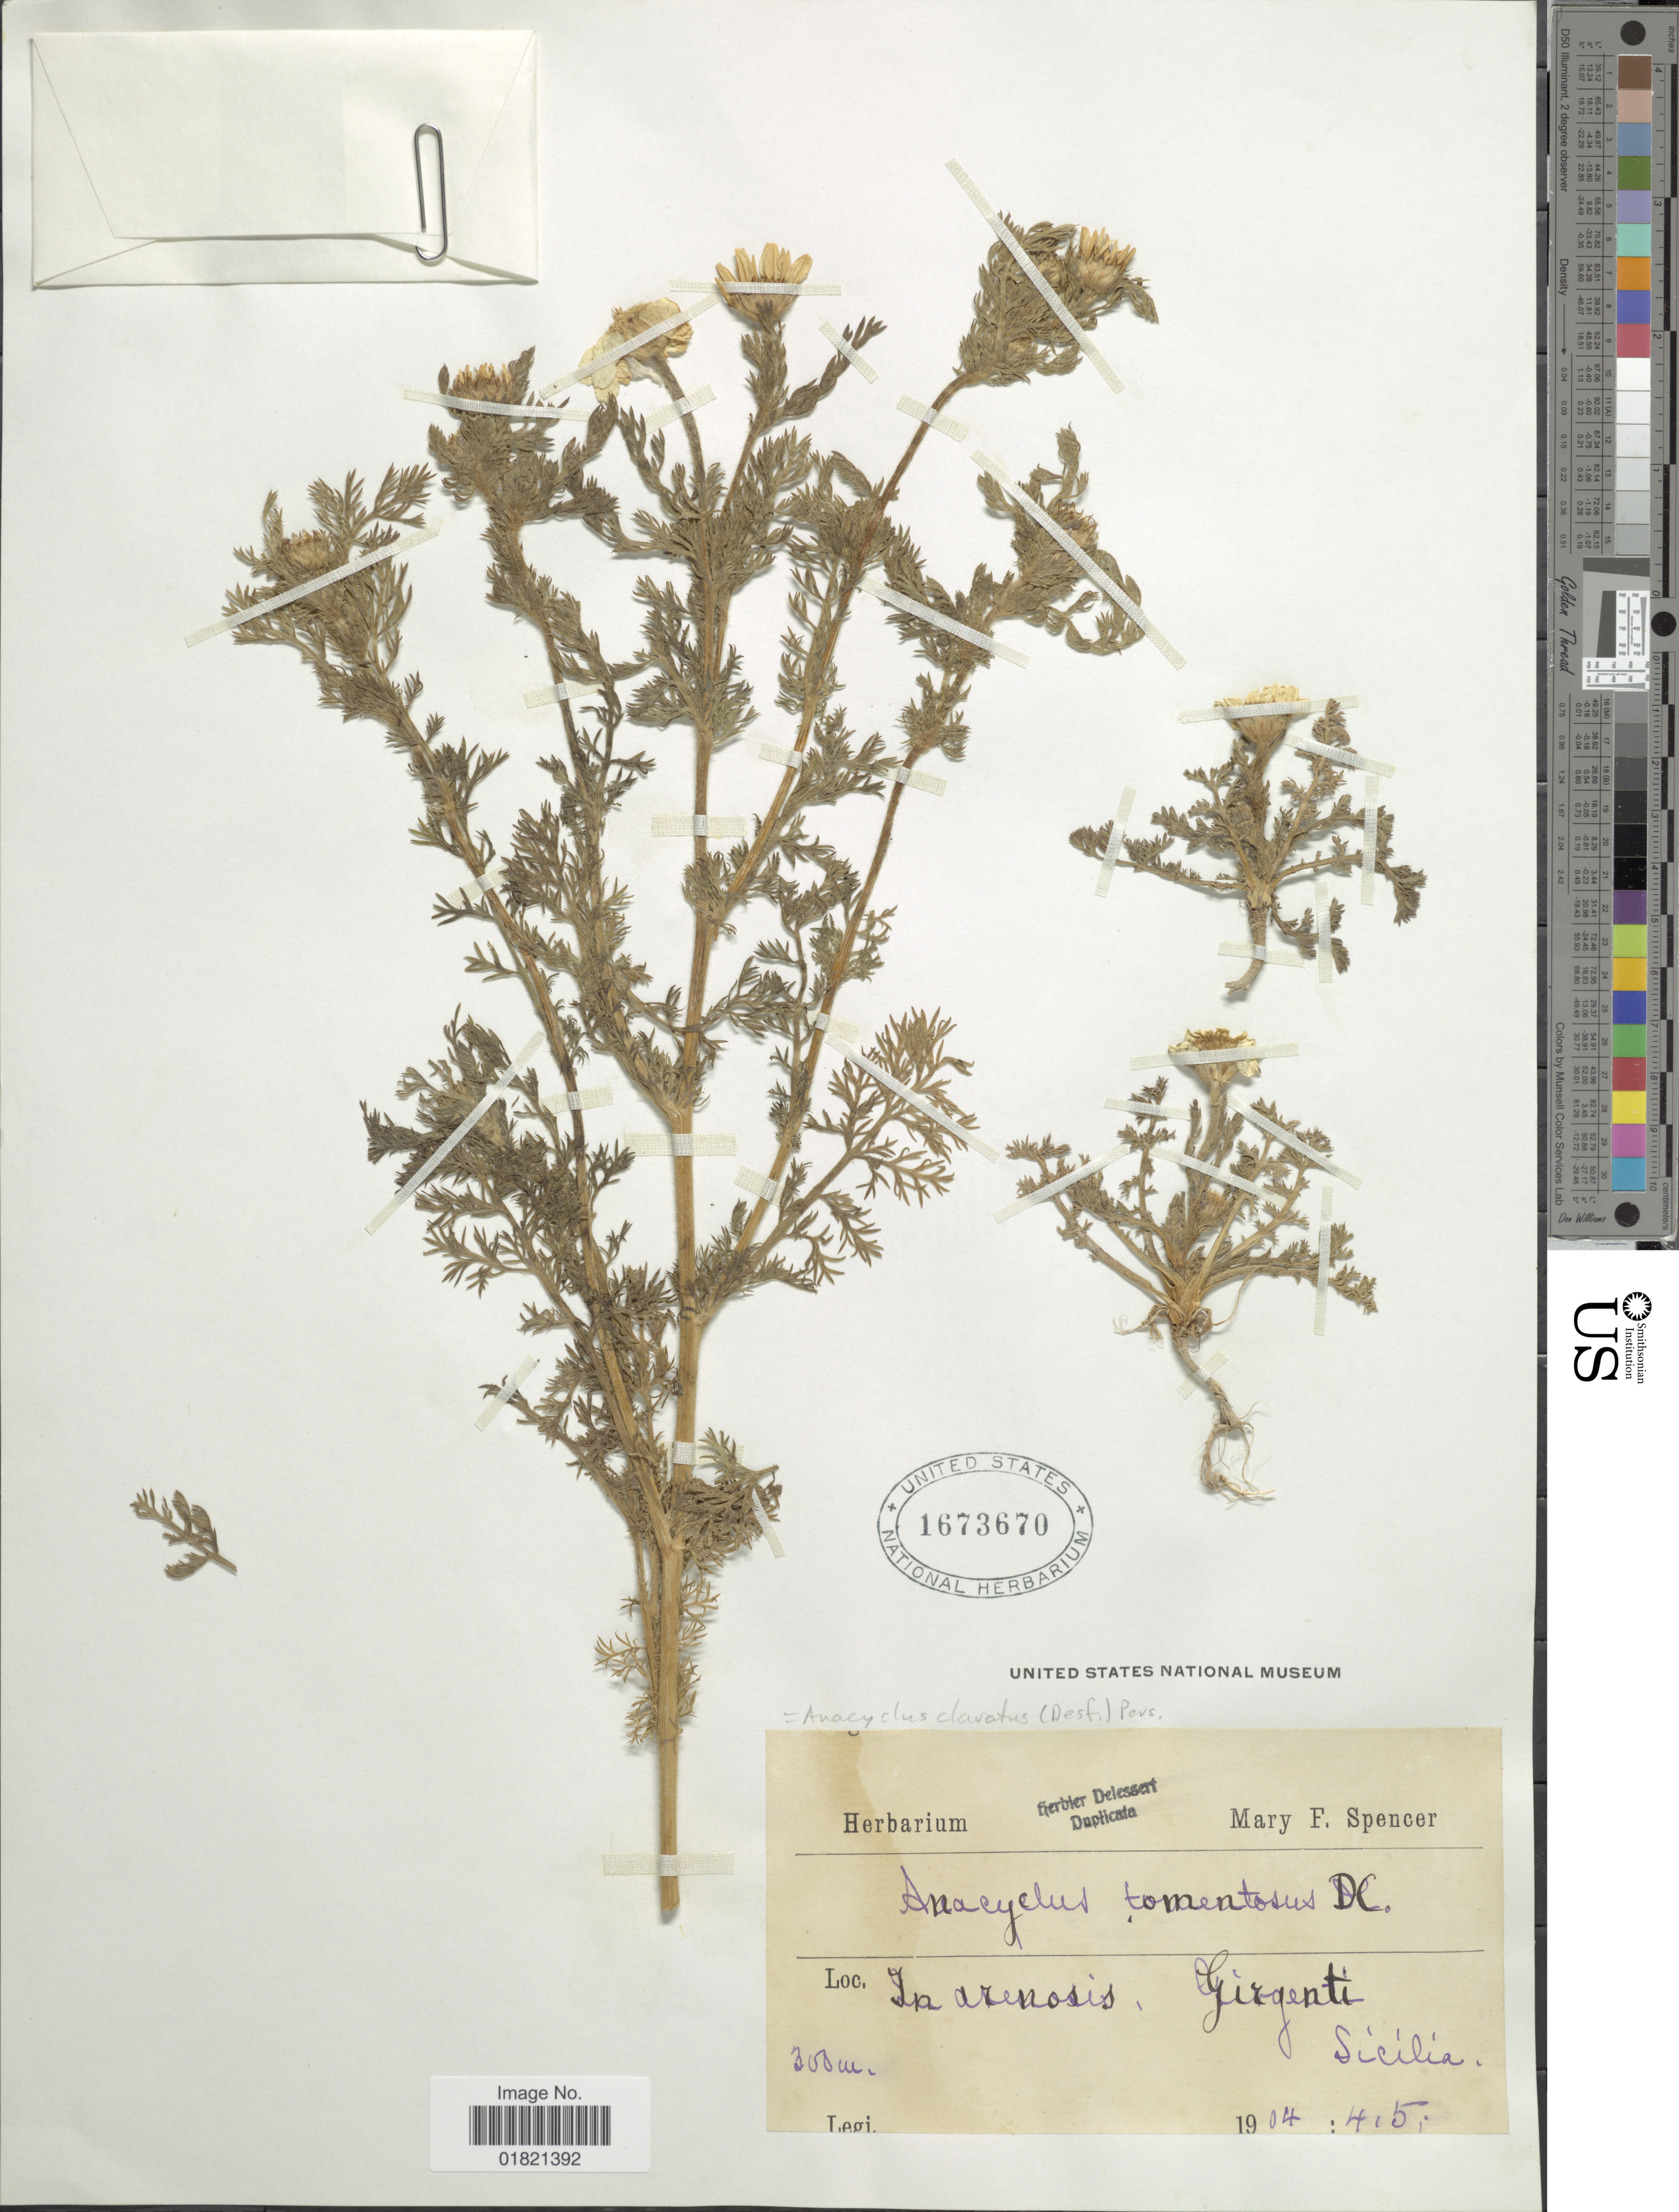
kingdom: Plantae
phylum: Tracheophyta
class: Magnoliopsida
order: Asterales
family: Asteraceae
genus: Anacyclus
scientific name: Anacyclus clavatus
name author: Pers.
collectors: M. Spencer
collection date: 1904-05-04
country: Italy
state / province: Siciliana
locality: Im arenosis, Girgenti, Sicilia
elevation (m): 300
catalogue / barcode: US 1673670